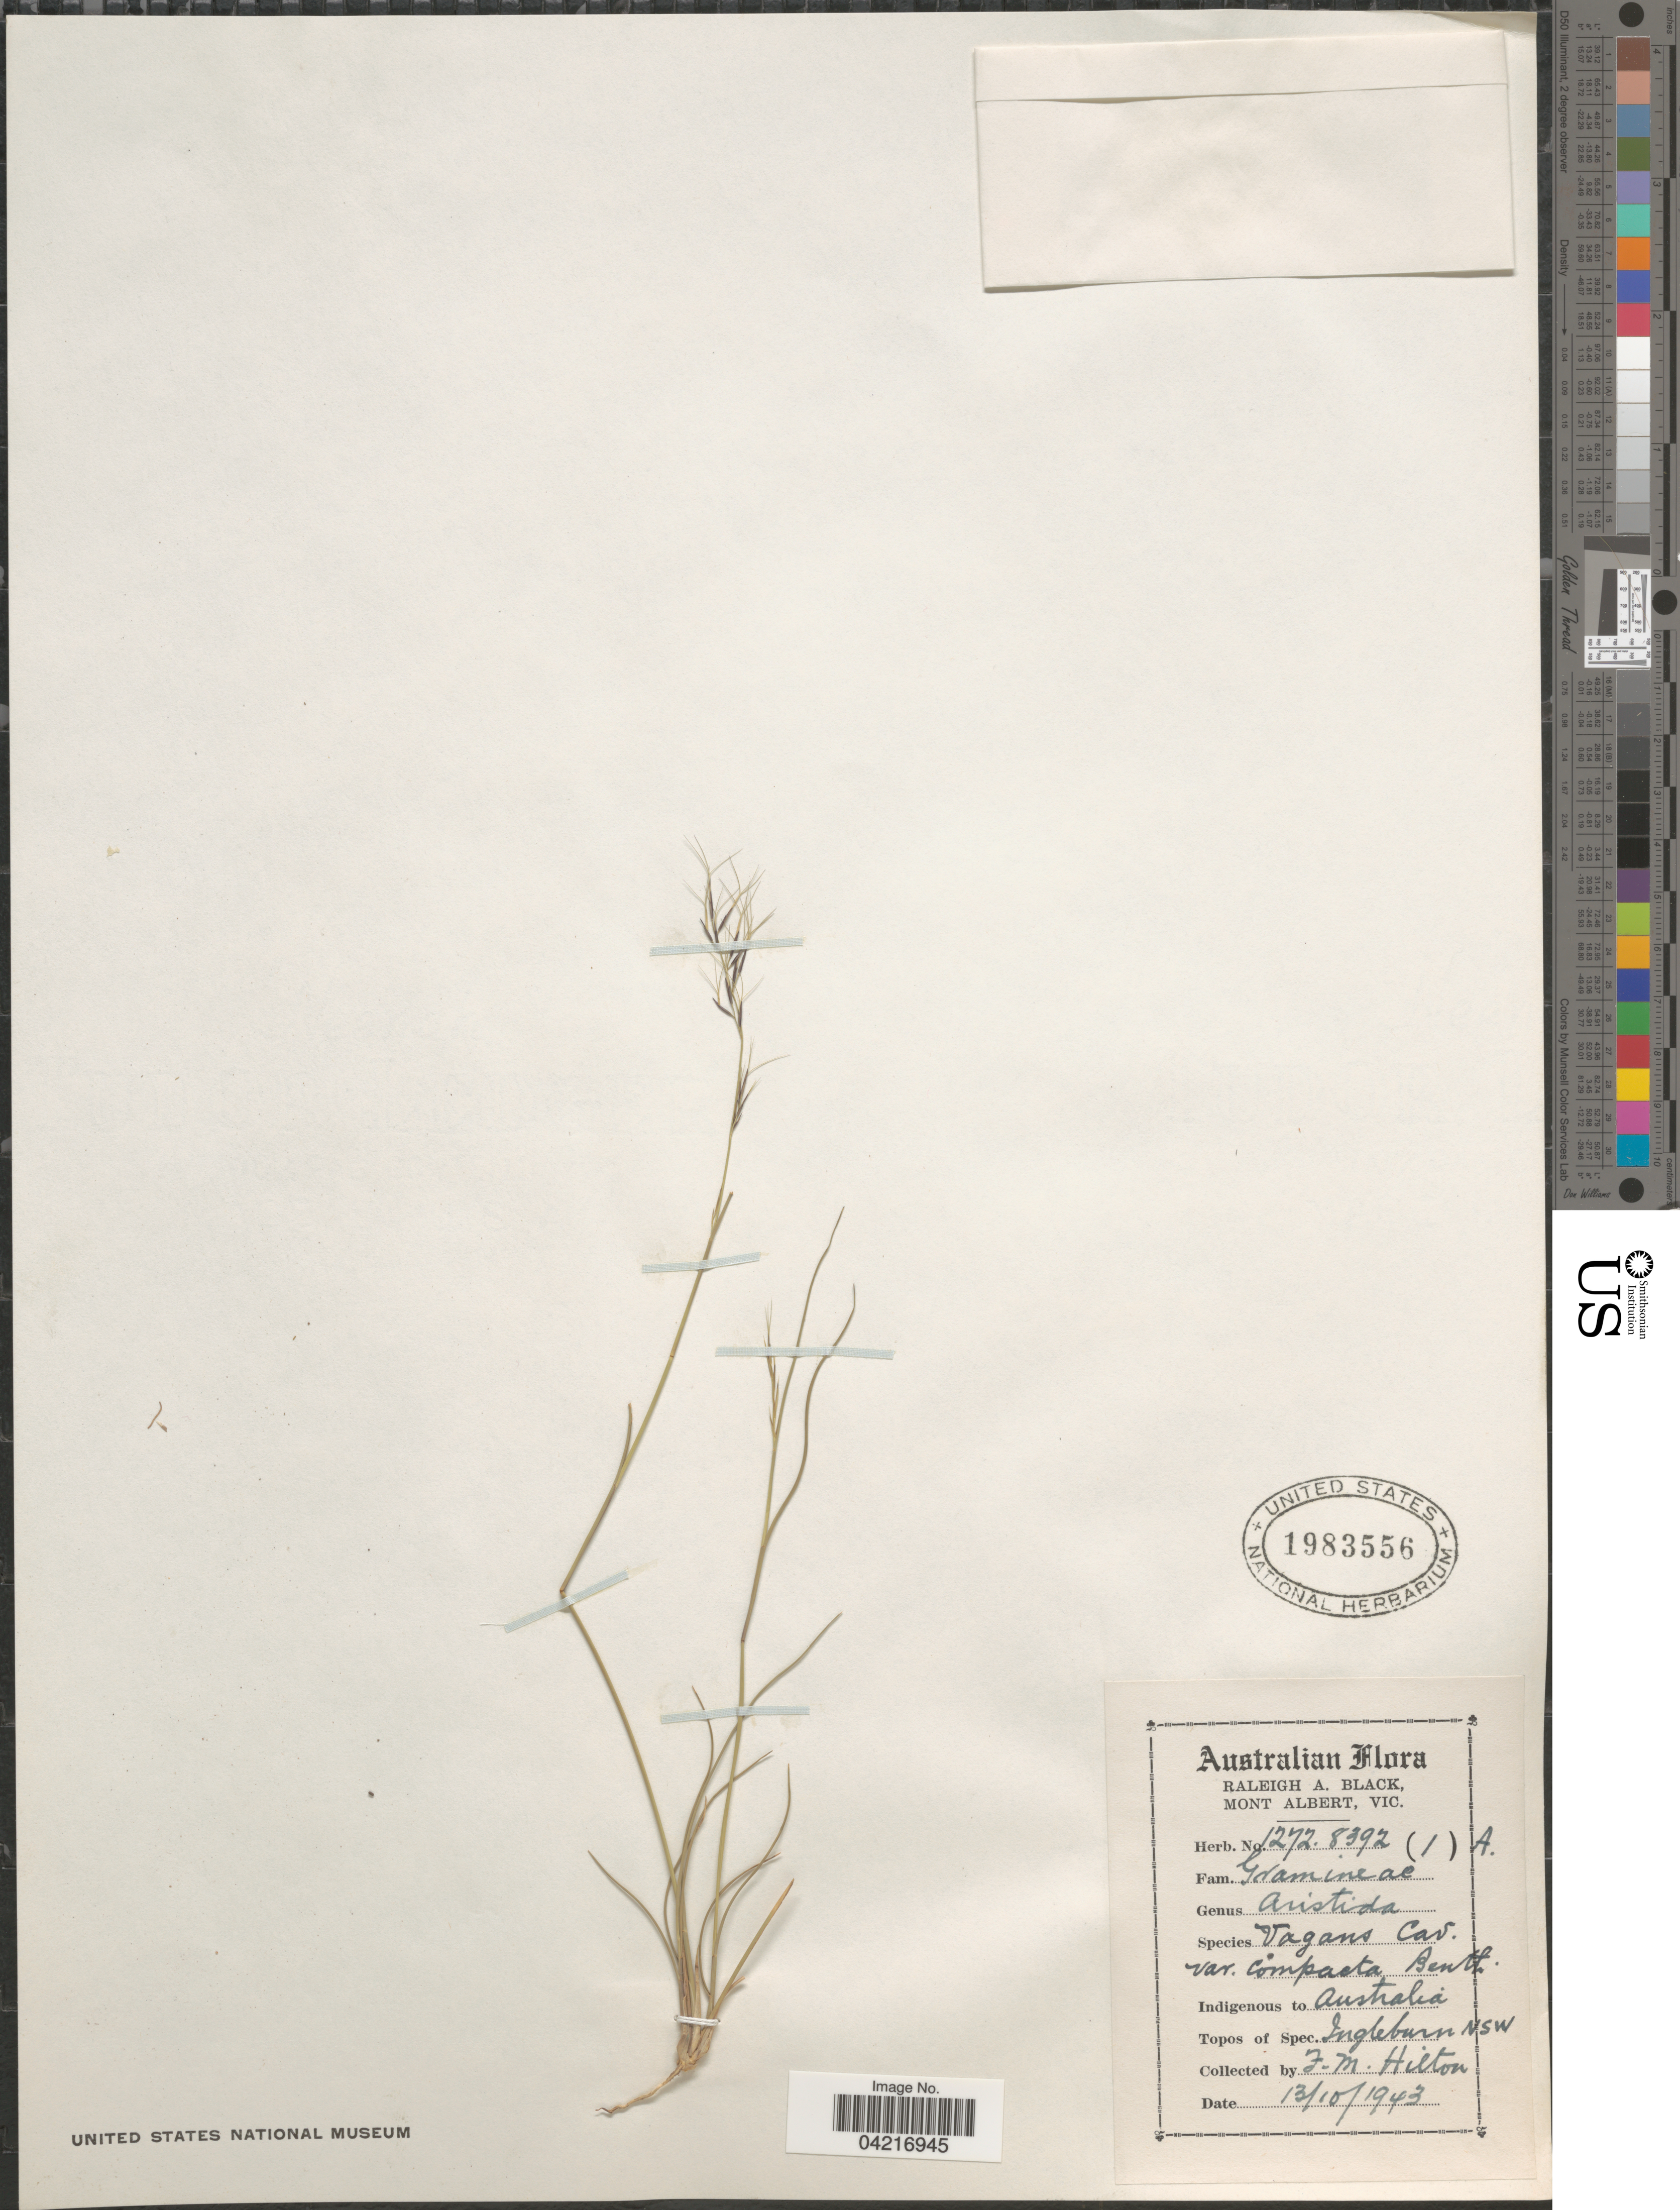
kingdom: Plantae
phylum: Tracheophyta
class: Liliopsida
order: Poales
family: Poaceae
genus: Aristida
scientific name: Aristida vagans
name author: Cav.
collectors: F. Hilton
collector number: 1272.8392/1A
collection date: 1943-10-13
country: Australia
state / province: New South Wales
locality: Ingleburn.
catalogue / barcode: US 1983556